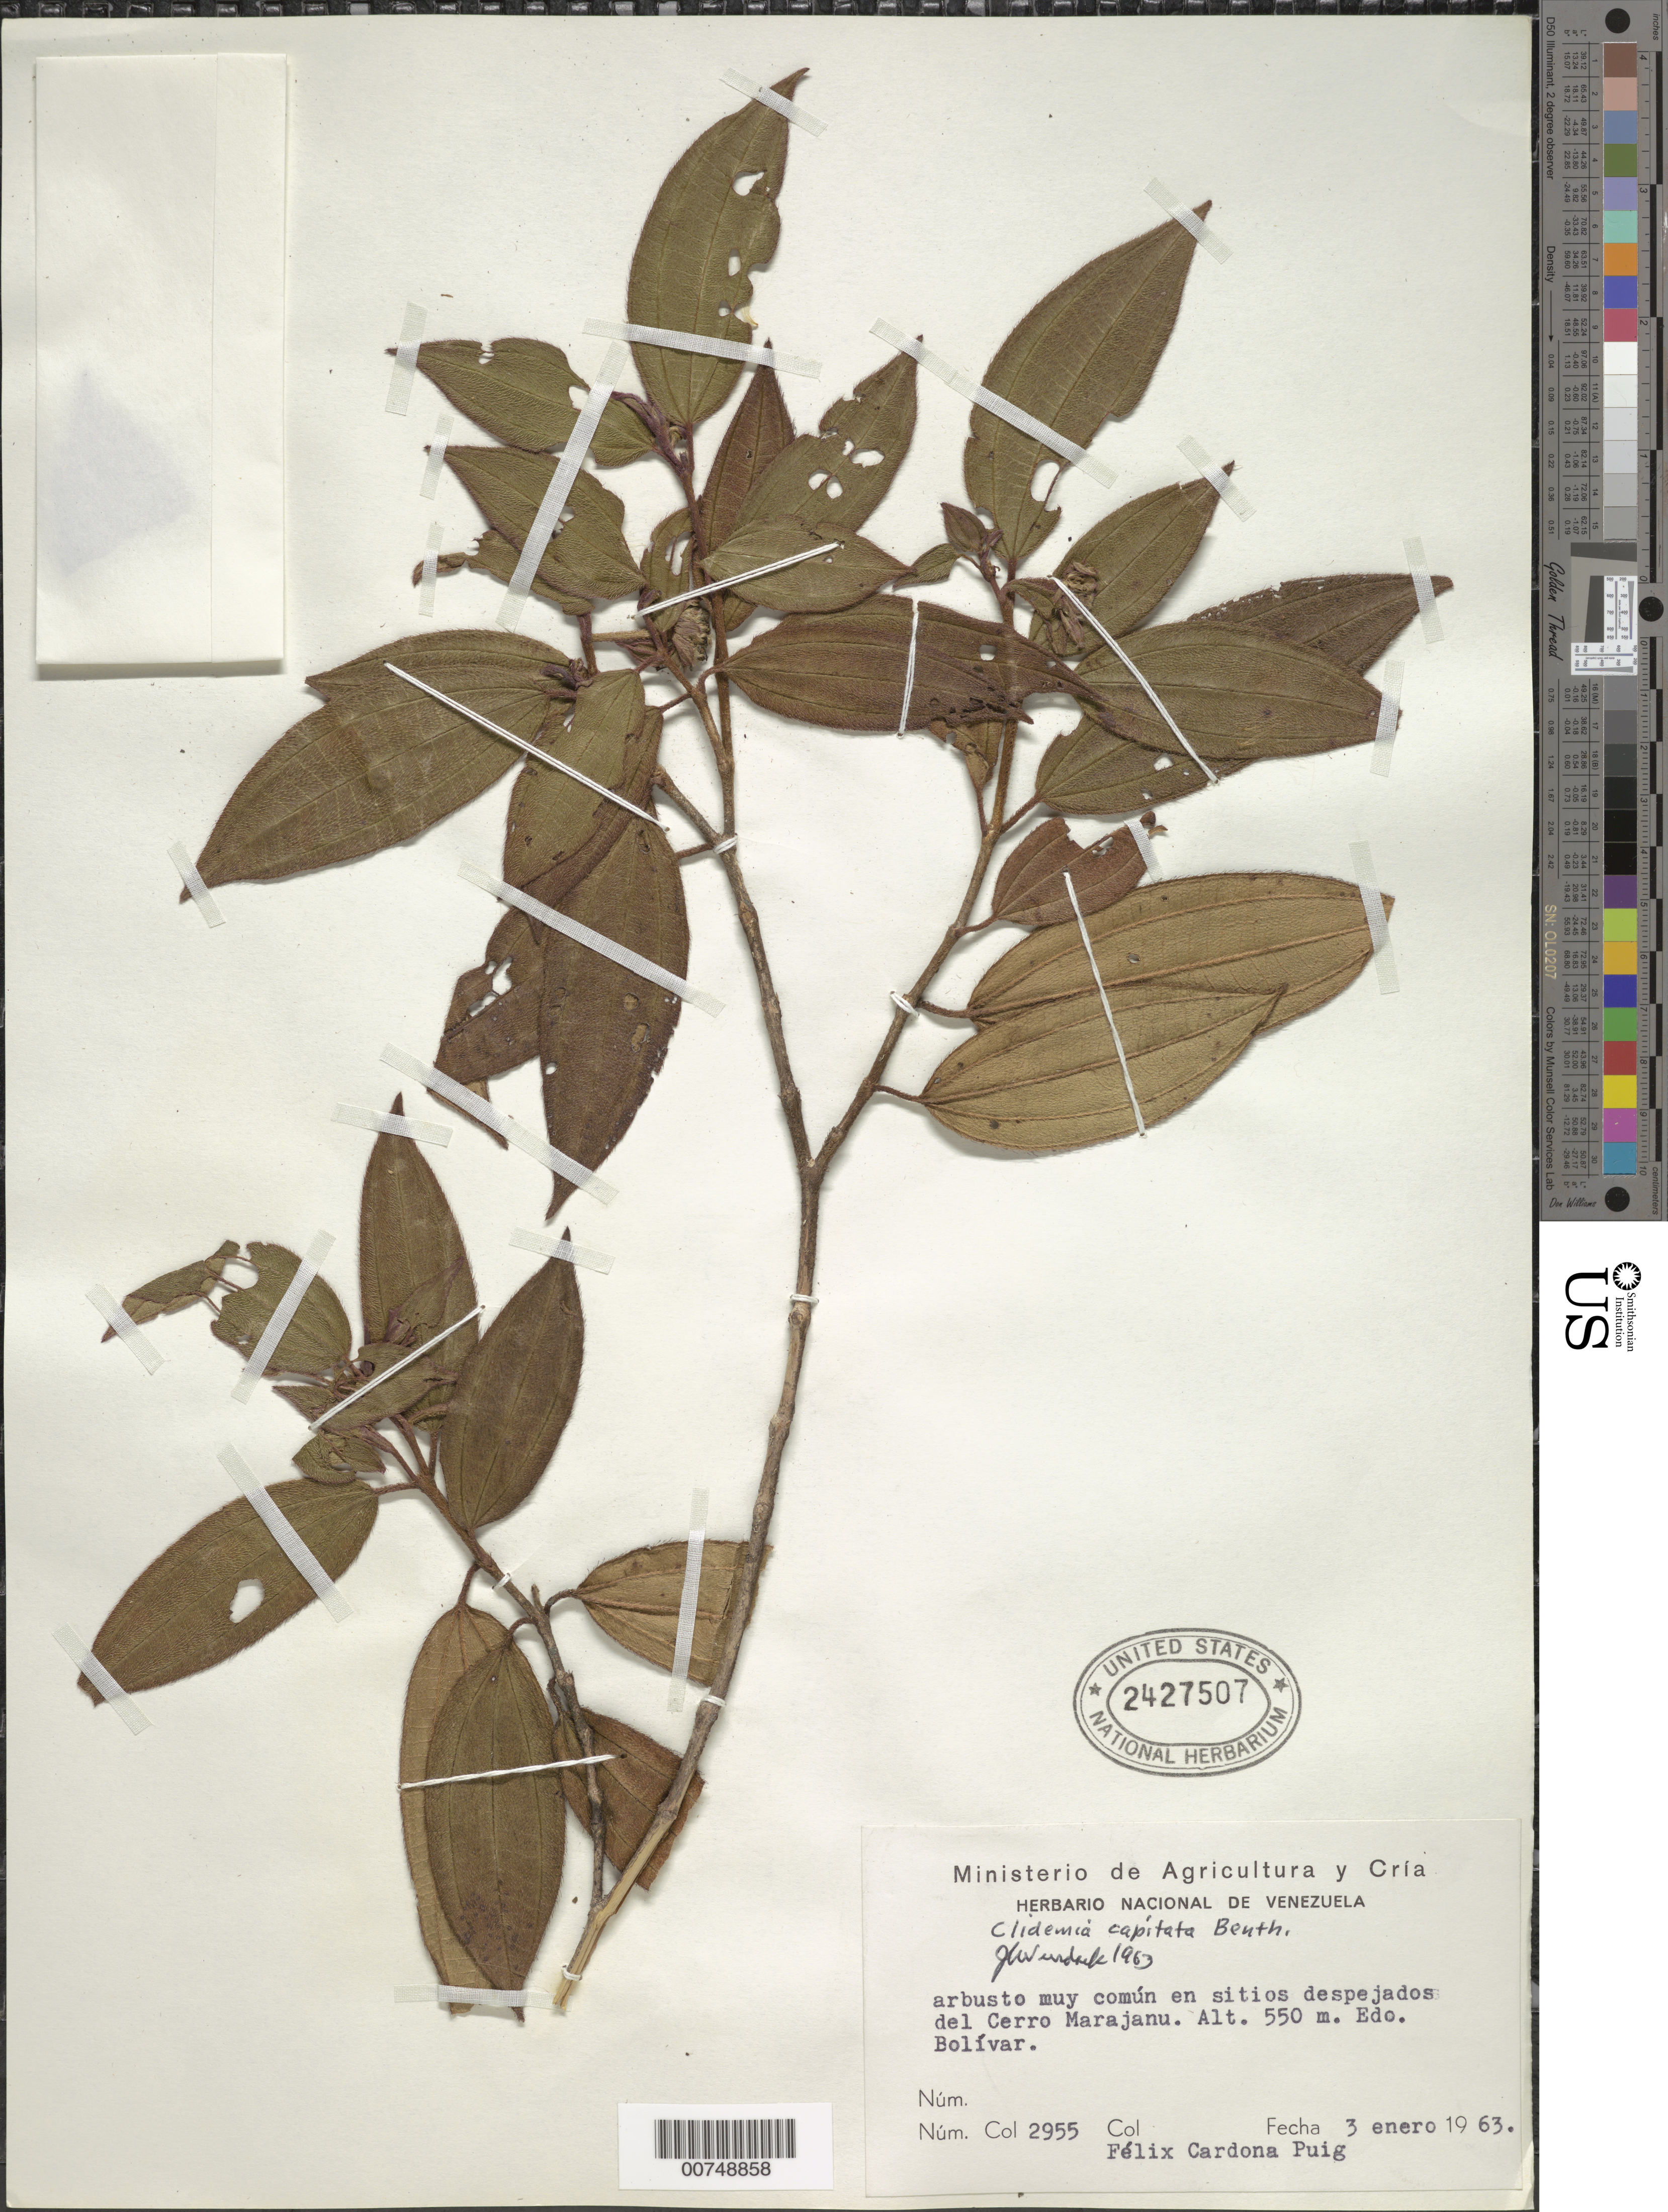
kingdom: Plantae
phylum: Tracheophyta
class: Magnoliopsida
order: Myrtales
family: Melastomataceae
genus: Clidemia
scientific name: Clidemia capitata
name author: Benth.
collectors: F. Cardona Puig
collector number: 2955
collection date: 1963-01-03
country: Venezuela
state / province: Bolivar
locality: En sitios despejados del Cerro Marajanu.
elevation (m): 550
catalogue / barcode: US 2427507